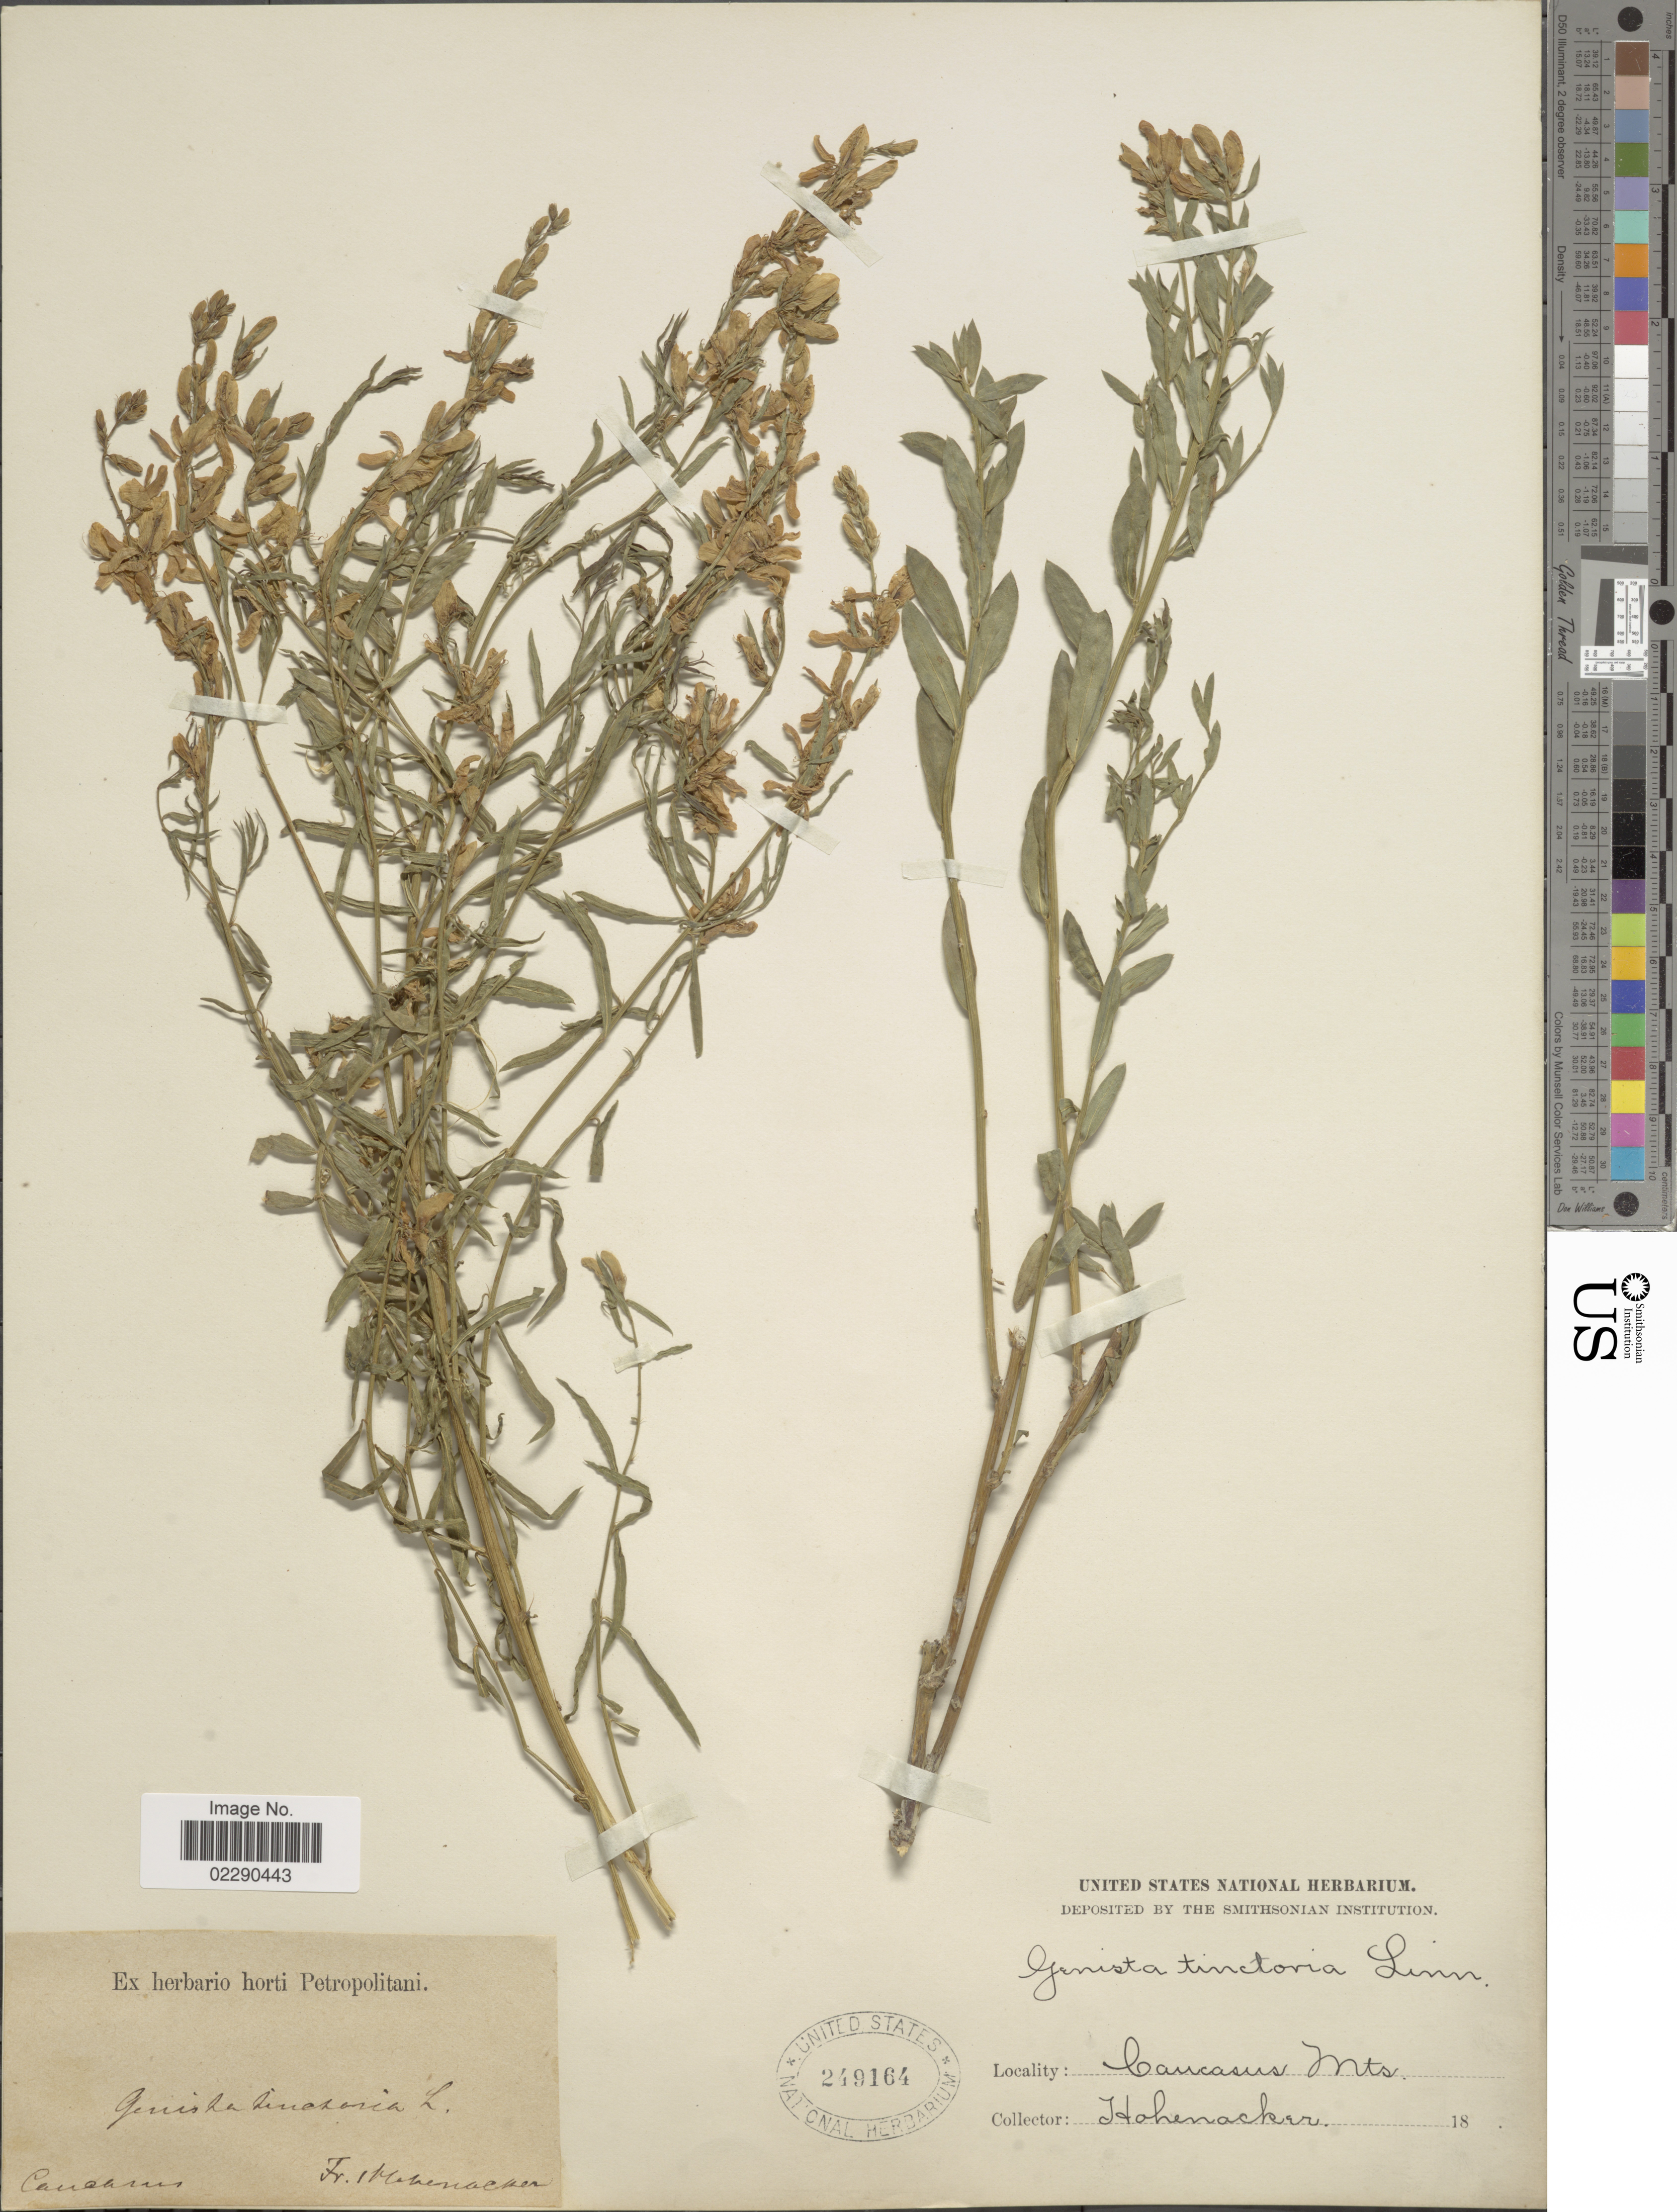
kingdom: Plantae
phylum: Tracheophyta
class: Magnoliopsida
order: Fabales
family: Fabaceae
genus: Genista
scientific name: Genista tinctoria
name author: L.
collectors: Hohenacker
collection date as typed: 18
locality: Caucasus Mts, Caucasus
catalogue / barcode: US 249164